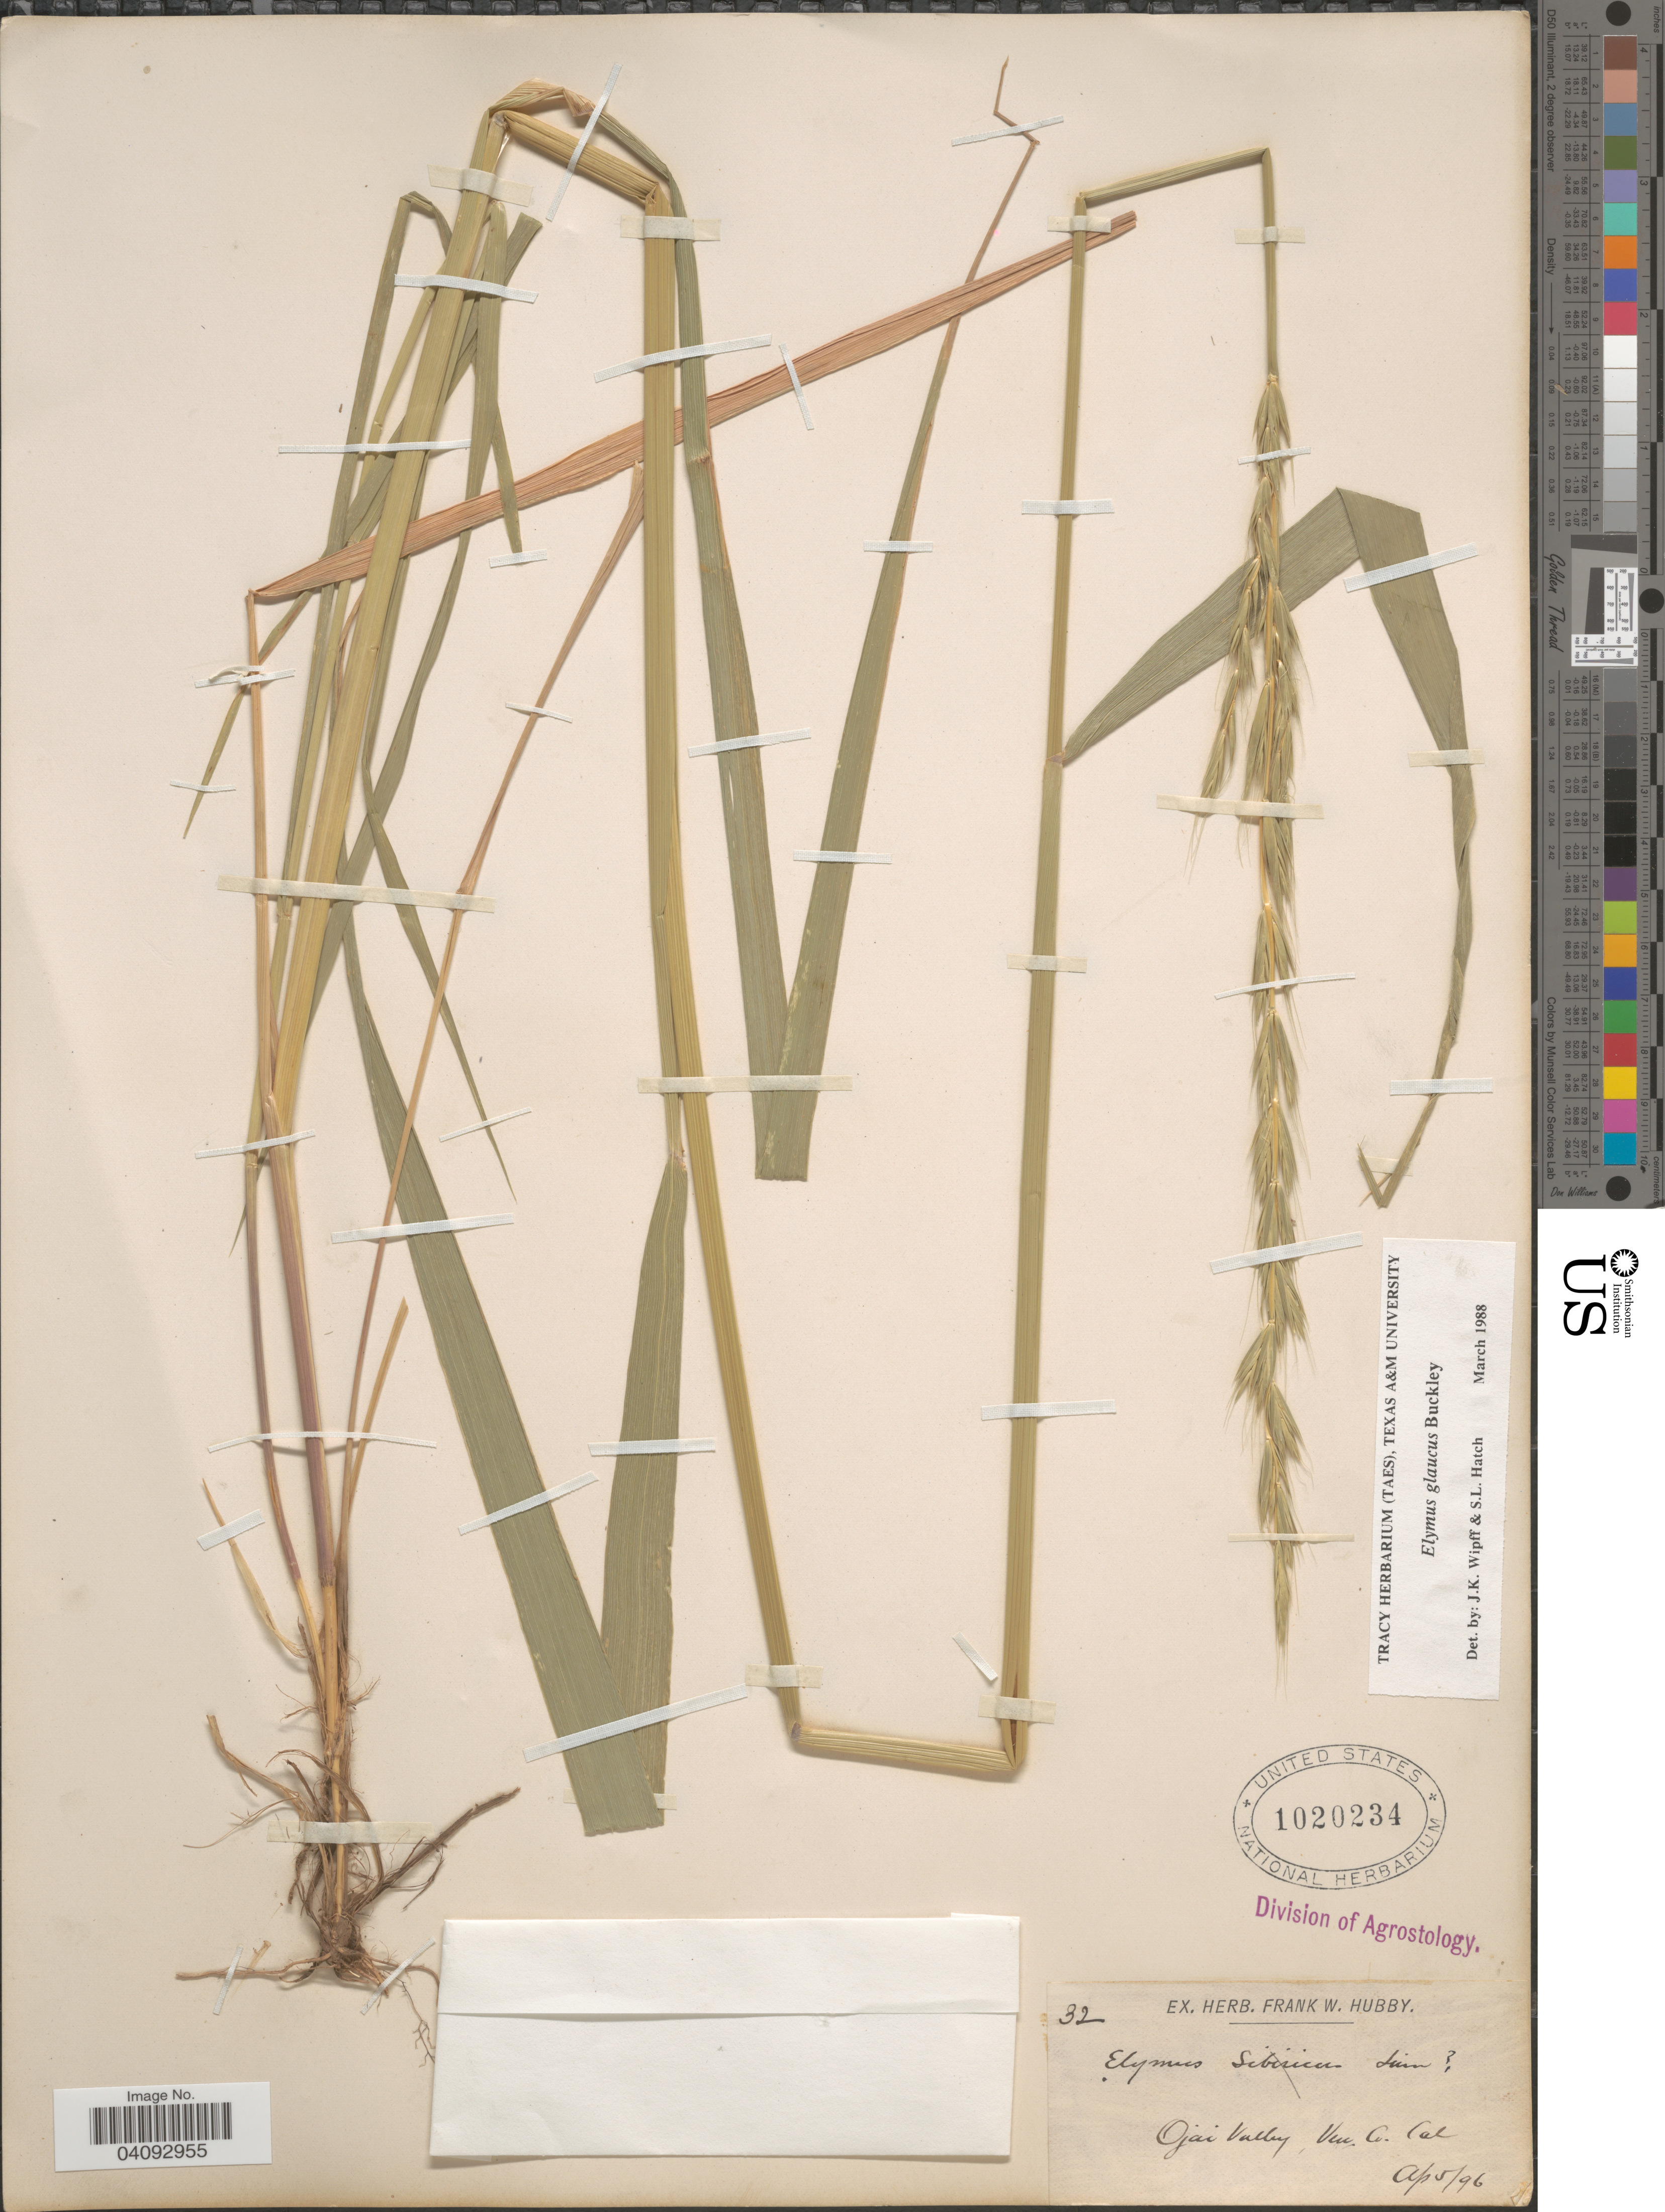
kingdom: Plantae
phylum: Tracheophyta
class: Liliopsida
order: Poales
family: Poaceae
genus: Elymus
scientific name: Elymus glaucus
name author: Buckley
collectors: Ex herb. Frank W. Hubby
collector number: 32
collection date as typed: Transcribed d/m/y: 5/4/96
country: United States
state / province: California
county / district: Ventura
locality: Ojai Valley, Ven. Co.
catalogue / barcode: US 1020234